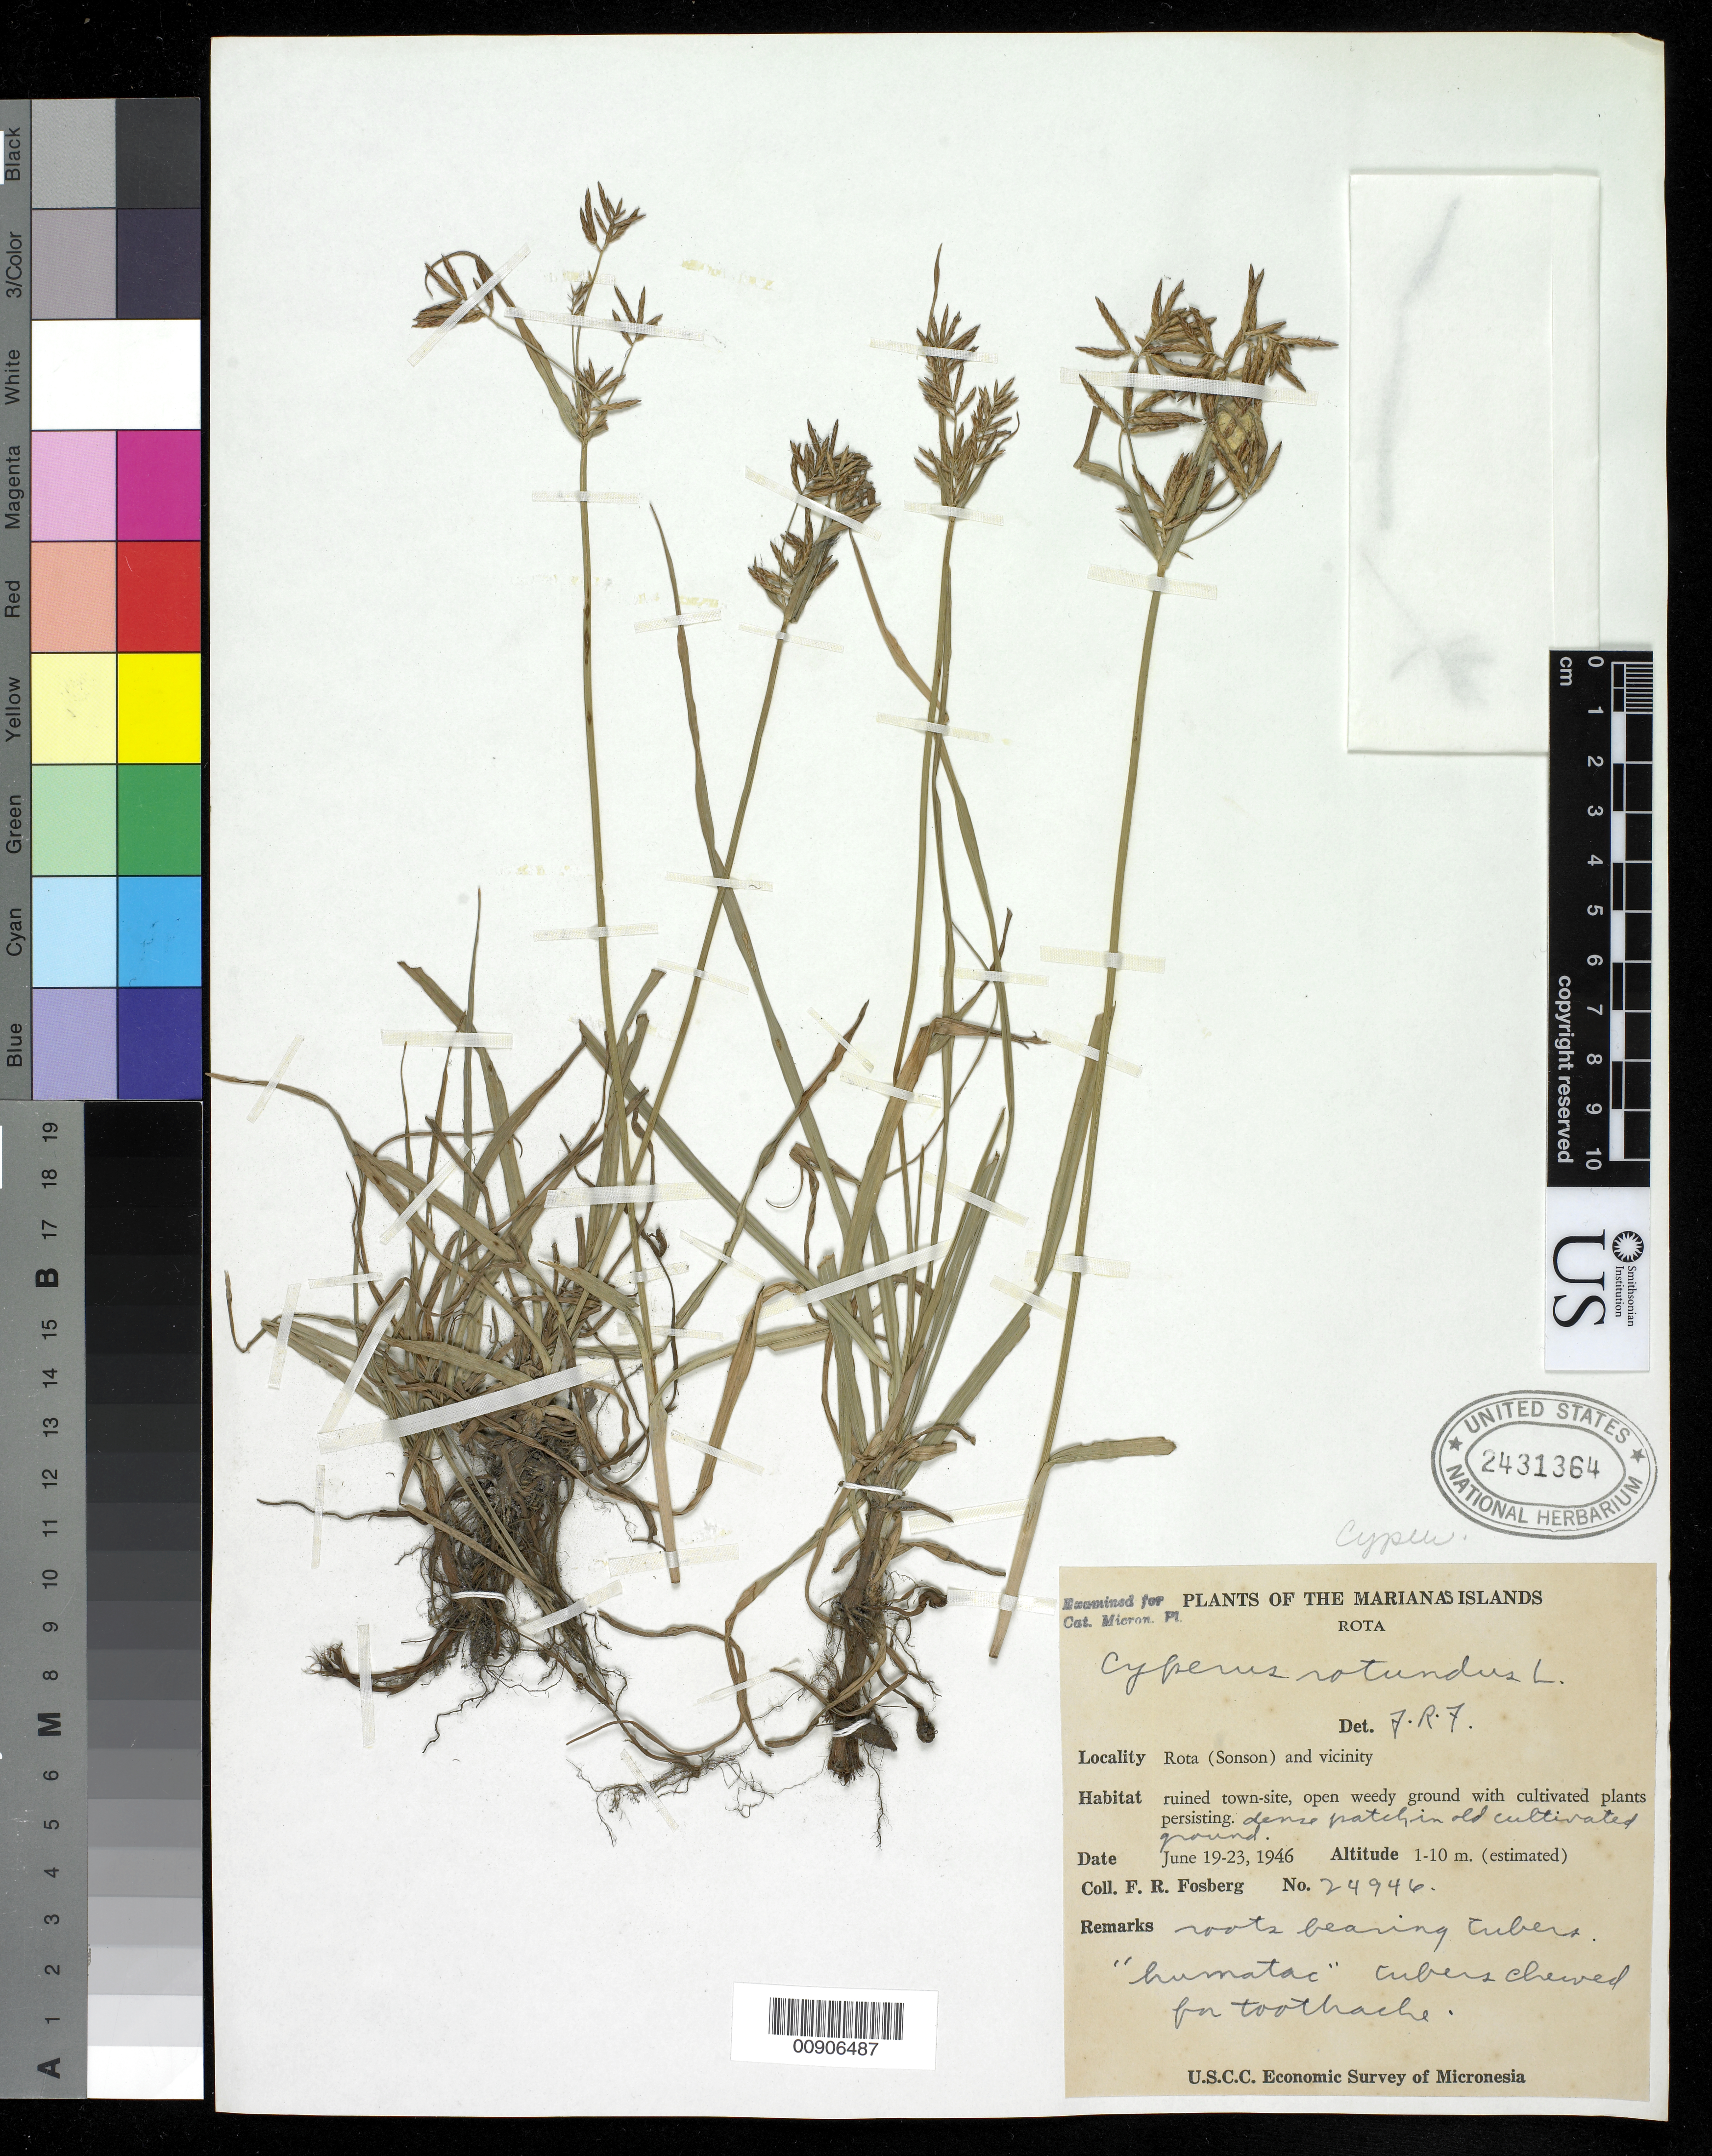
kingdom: Plantae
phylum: Tracheophyta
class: Liliopsida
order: Poales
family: Cyperaceae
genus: Cyperus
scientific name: Cyperus rotundus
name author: L.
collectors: F. R. Fosberg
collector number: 24946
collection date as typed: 19 Jun 1946 to 23 Jun 1946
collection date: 1946-06-19/1946-06-23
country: Northern Mariana Islands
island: Rota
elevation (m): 1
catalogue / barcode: US 2431364